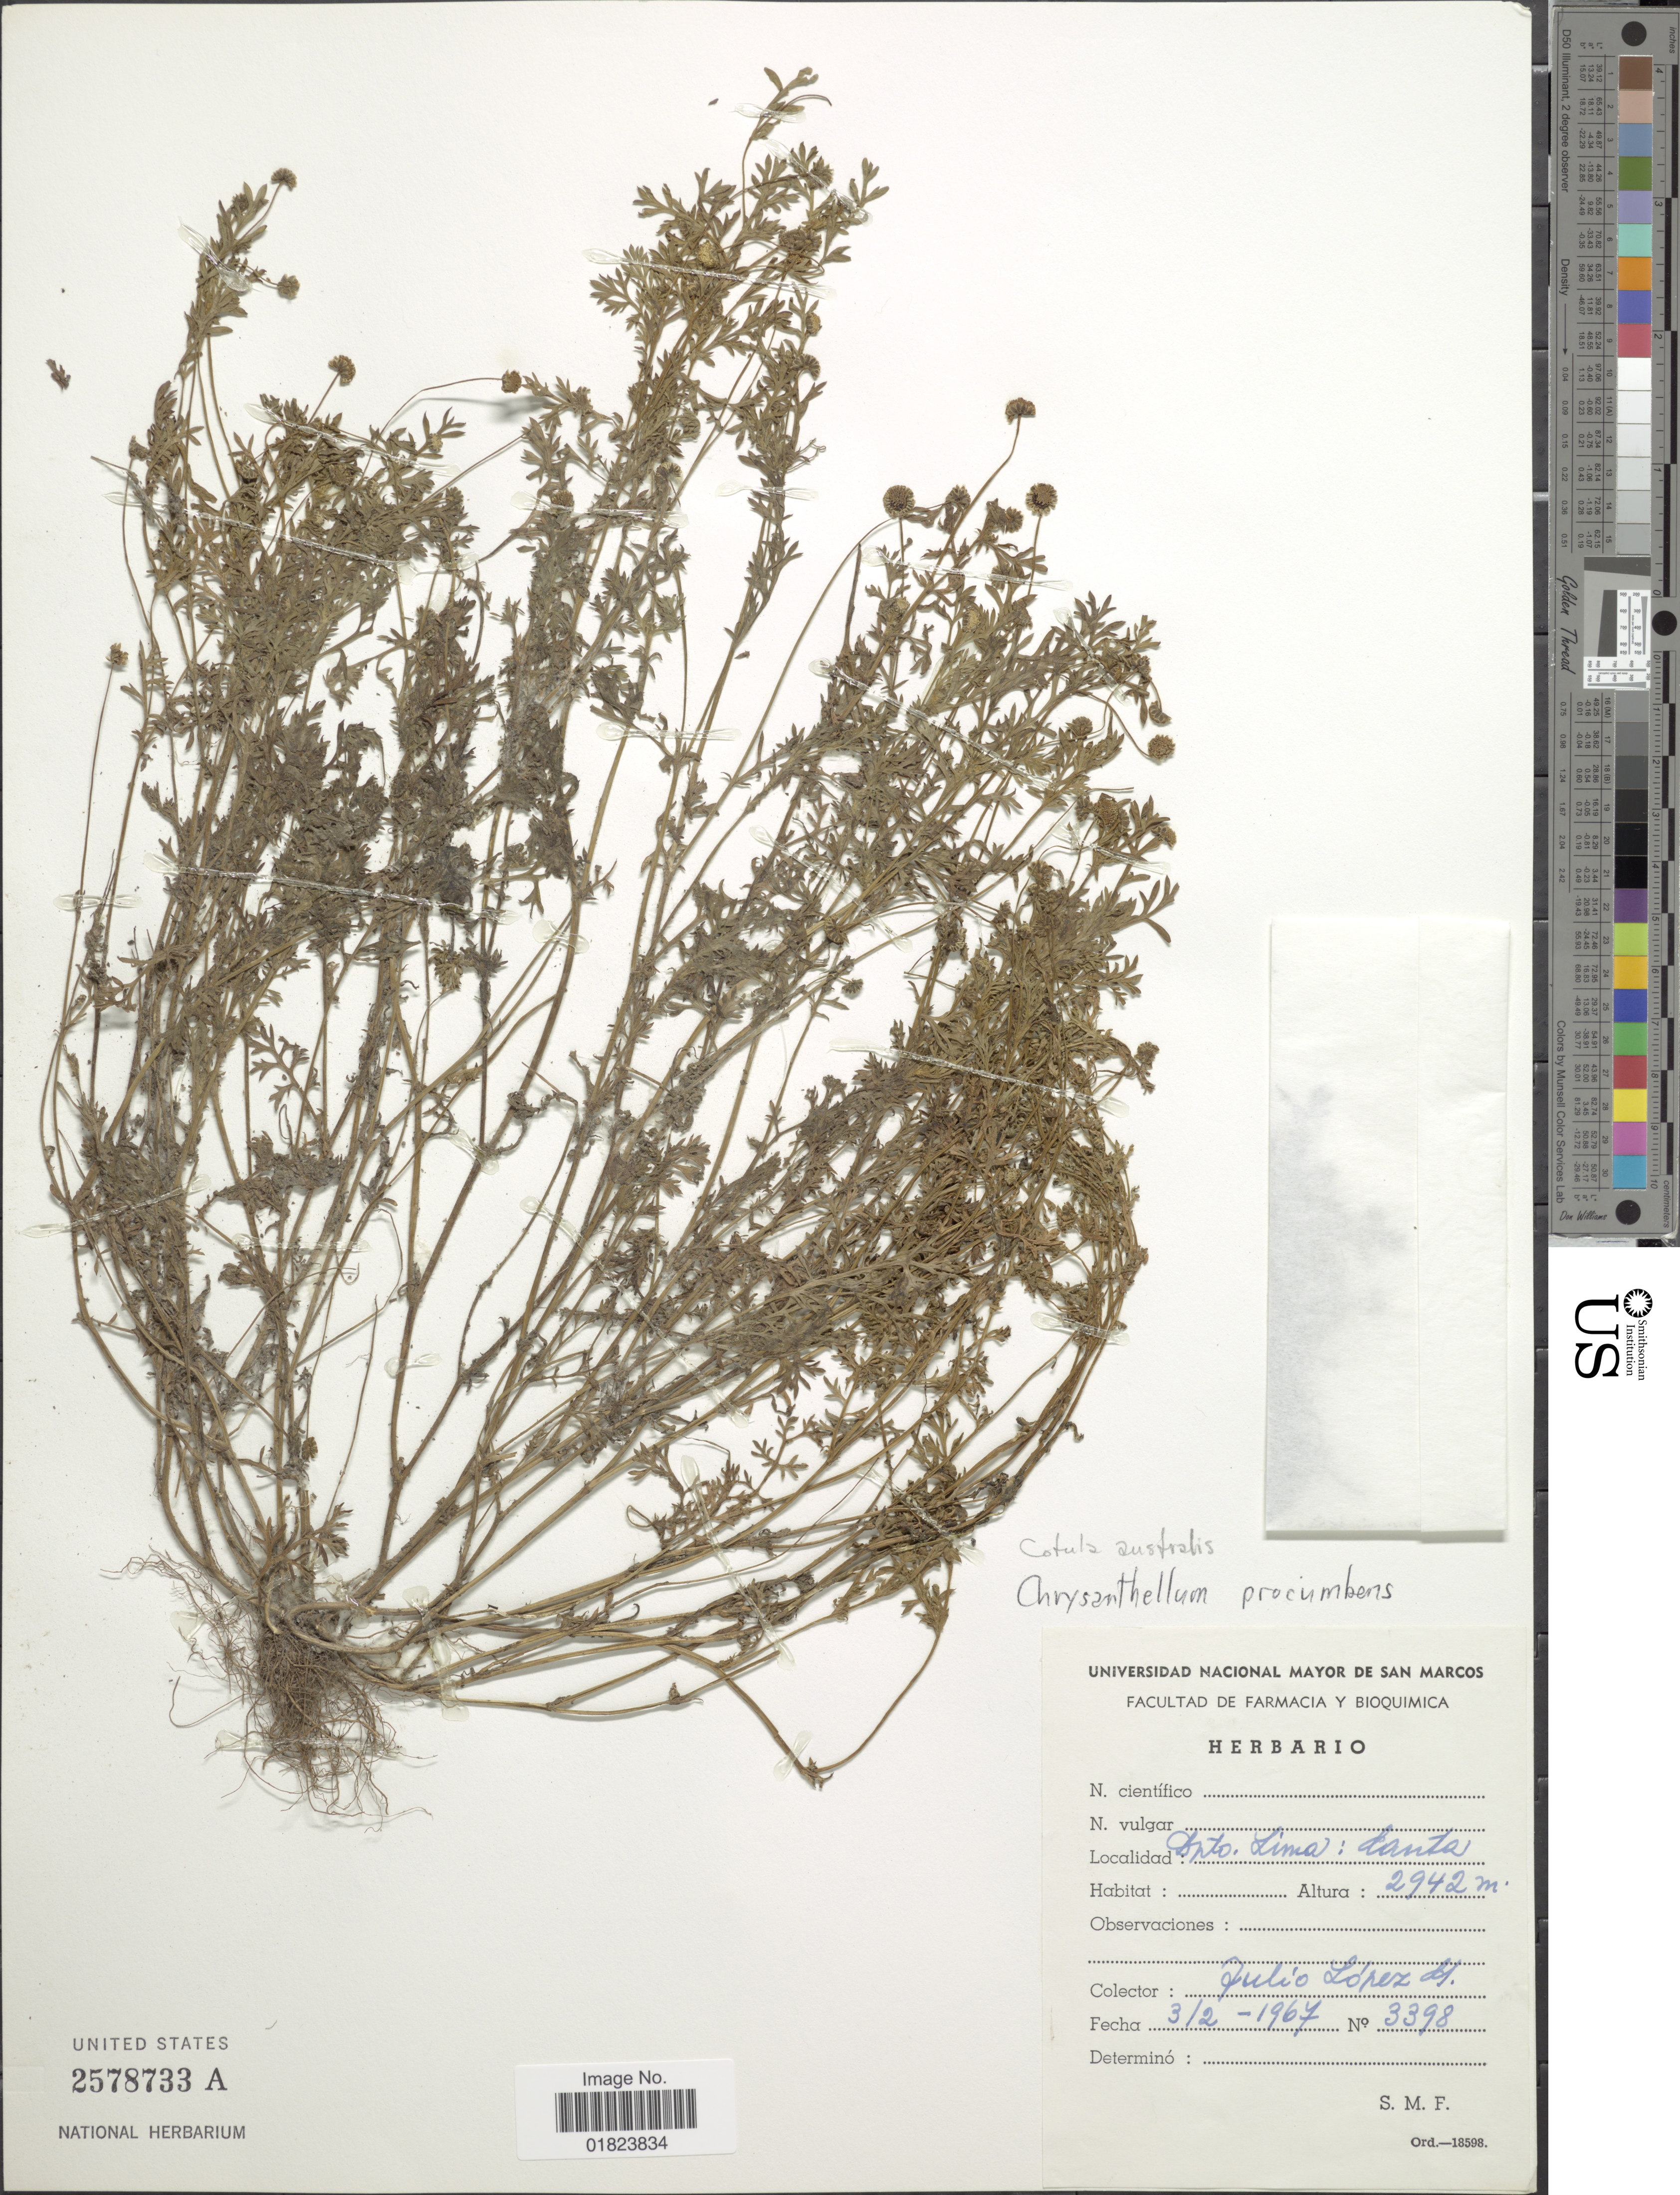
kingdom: Plantae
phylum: Tracheophyta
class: Magnoliopsida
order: Asterales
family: Asteraceae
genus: Cotula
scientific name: Cotula australis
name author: (Sieber ex Spreng.) Hook. f.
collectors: J. Lopez M.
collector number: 3398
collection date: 1967-02-03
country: Peru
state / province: Lima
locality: Santa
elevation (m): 2942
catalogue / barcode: US 2578733A